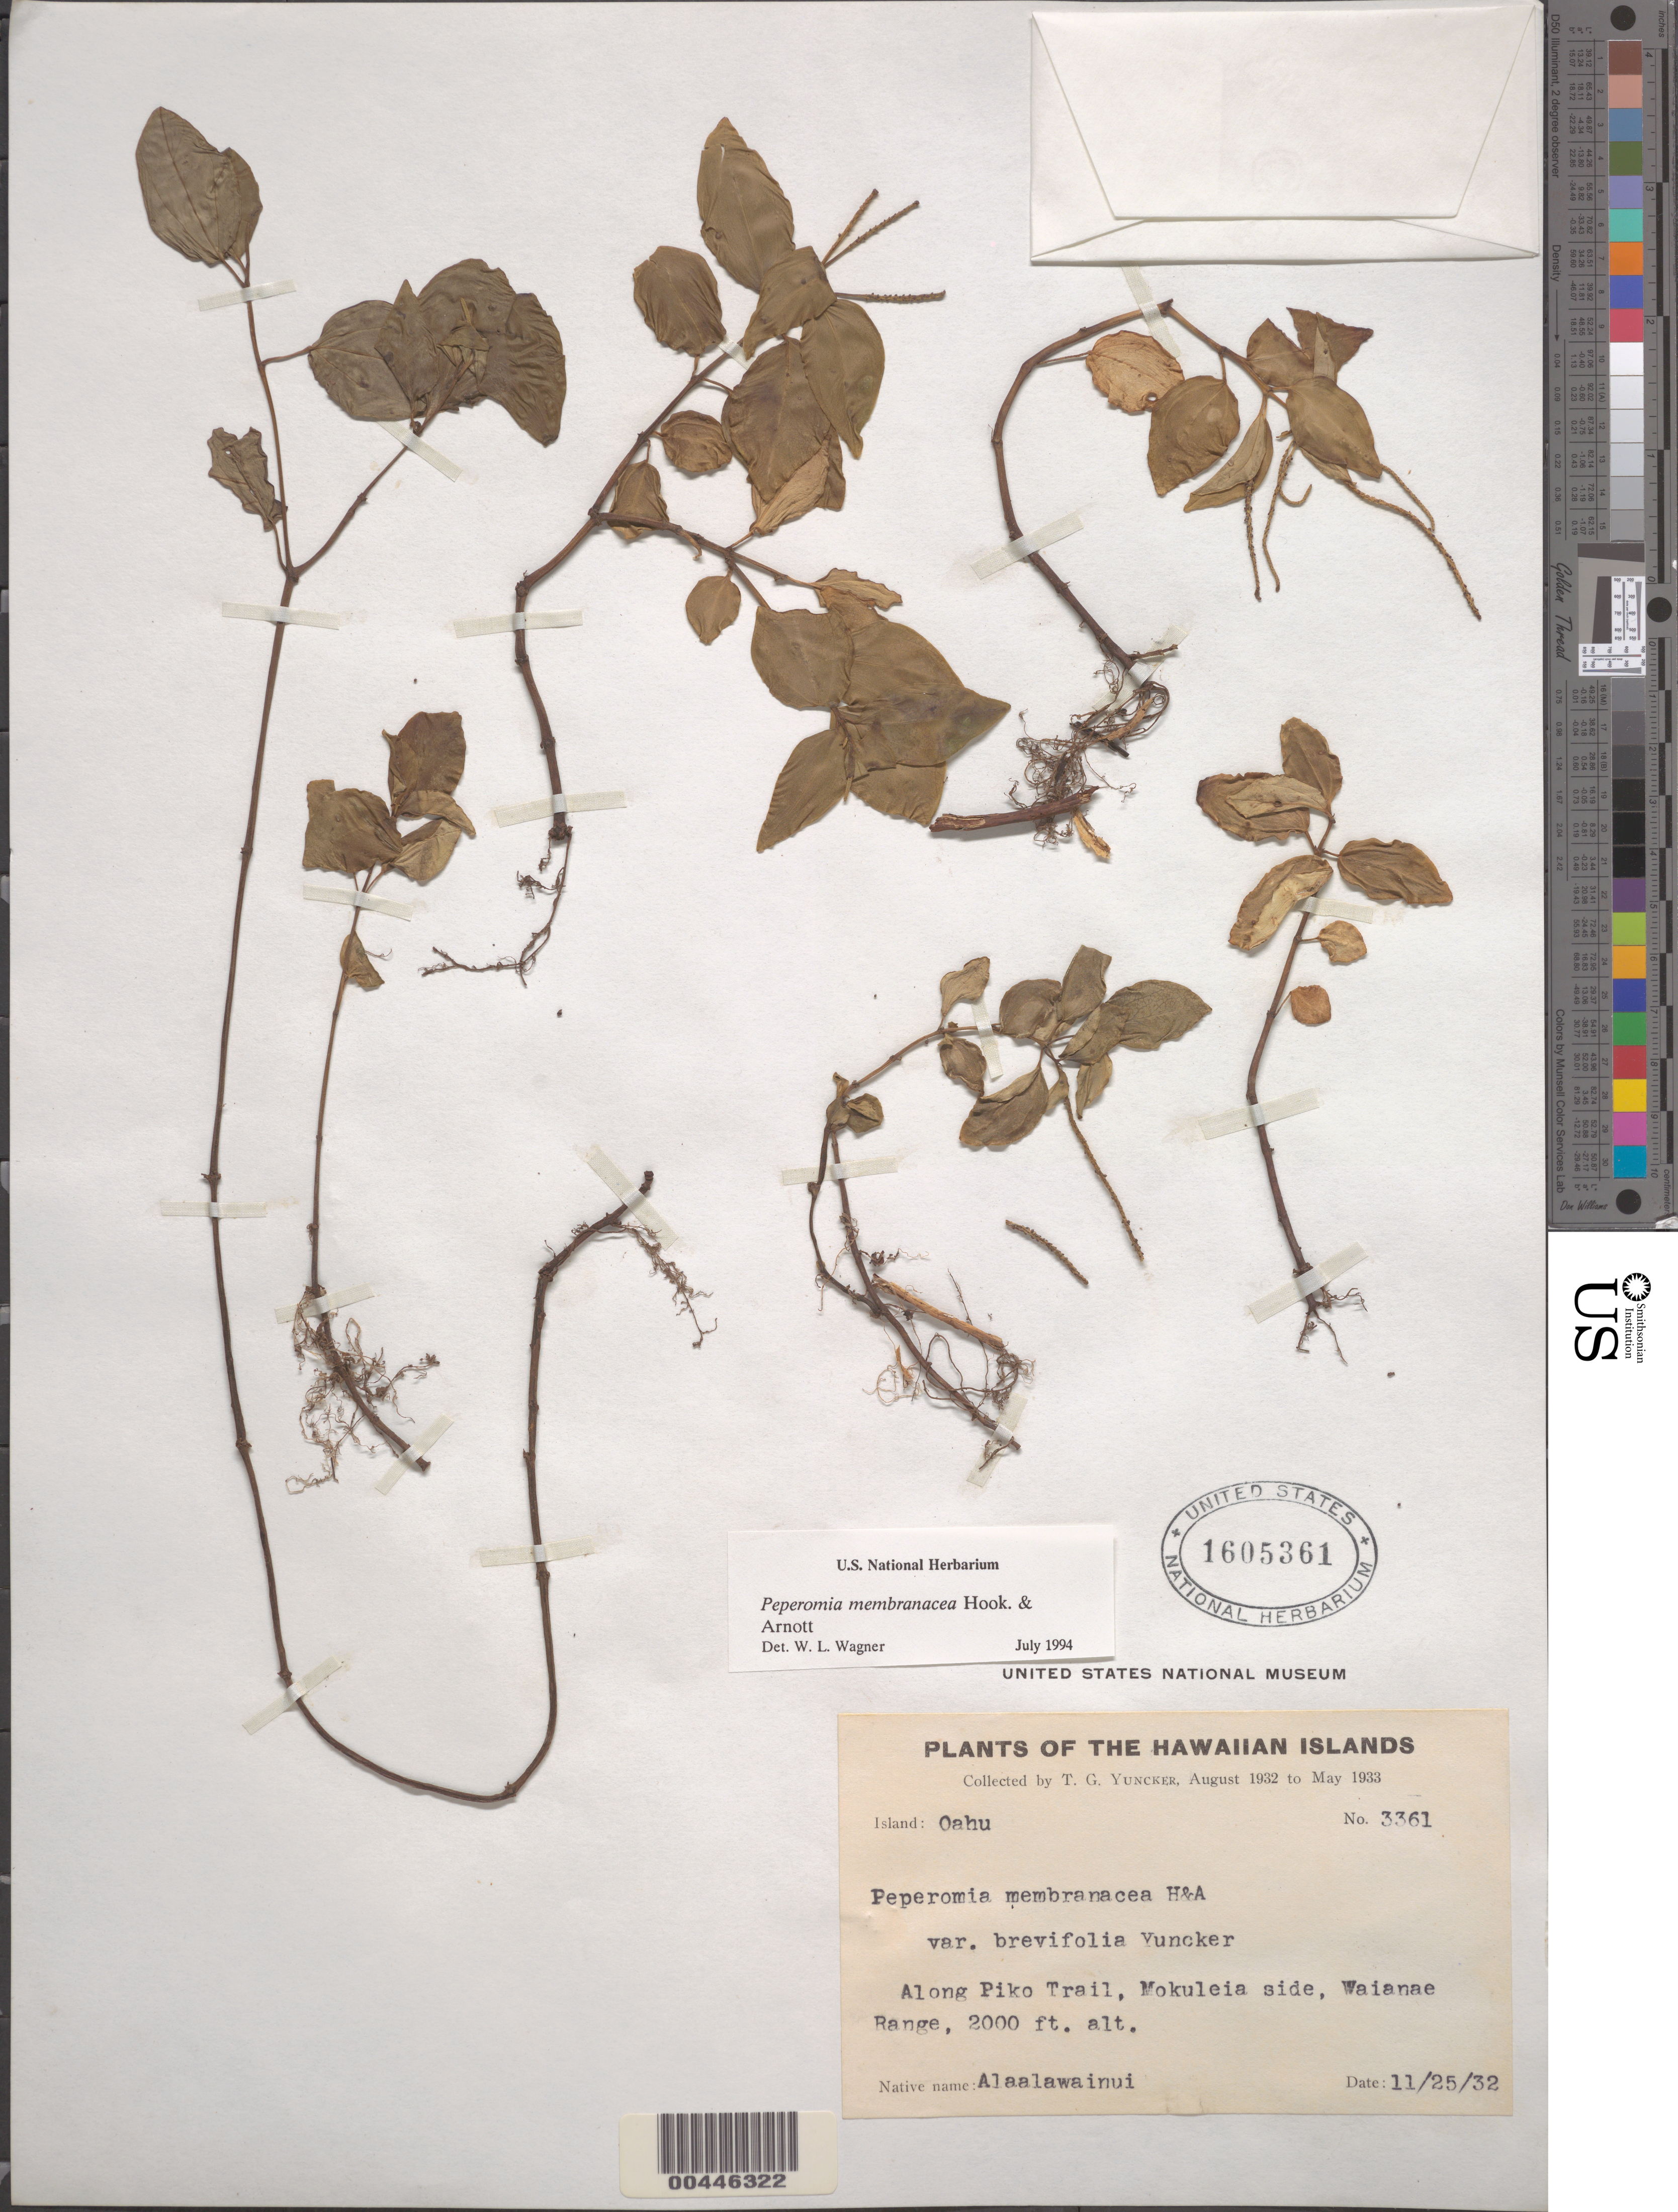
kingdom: Plantae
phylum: Tracheophyta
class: Magnoliopsida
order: Piperales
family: Piperaceae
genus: Peperomia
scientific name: Peperomia membranacea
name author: Hook. & Arn.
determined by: Wagner, W. L., (BOT), Smithsonian Institution - National Museum of Natural History (UNITED STATES)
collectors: T. G. Yuncker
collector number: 3361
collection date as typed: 25 Nov 1932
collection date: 1932-11-25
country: United States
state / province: Hawaii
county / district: Honolulu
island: Oahu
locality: Along Piko Trail, Mokuleia side, Waianae Range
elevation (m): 610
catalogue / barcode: US 1605361